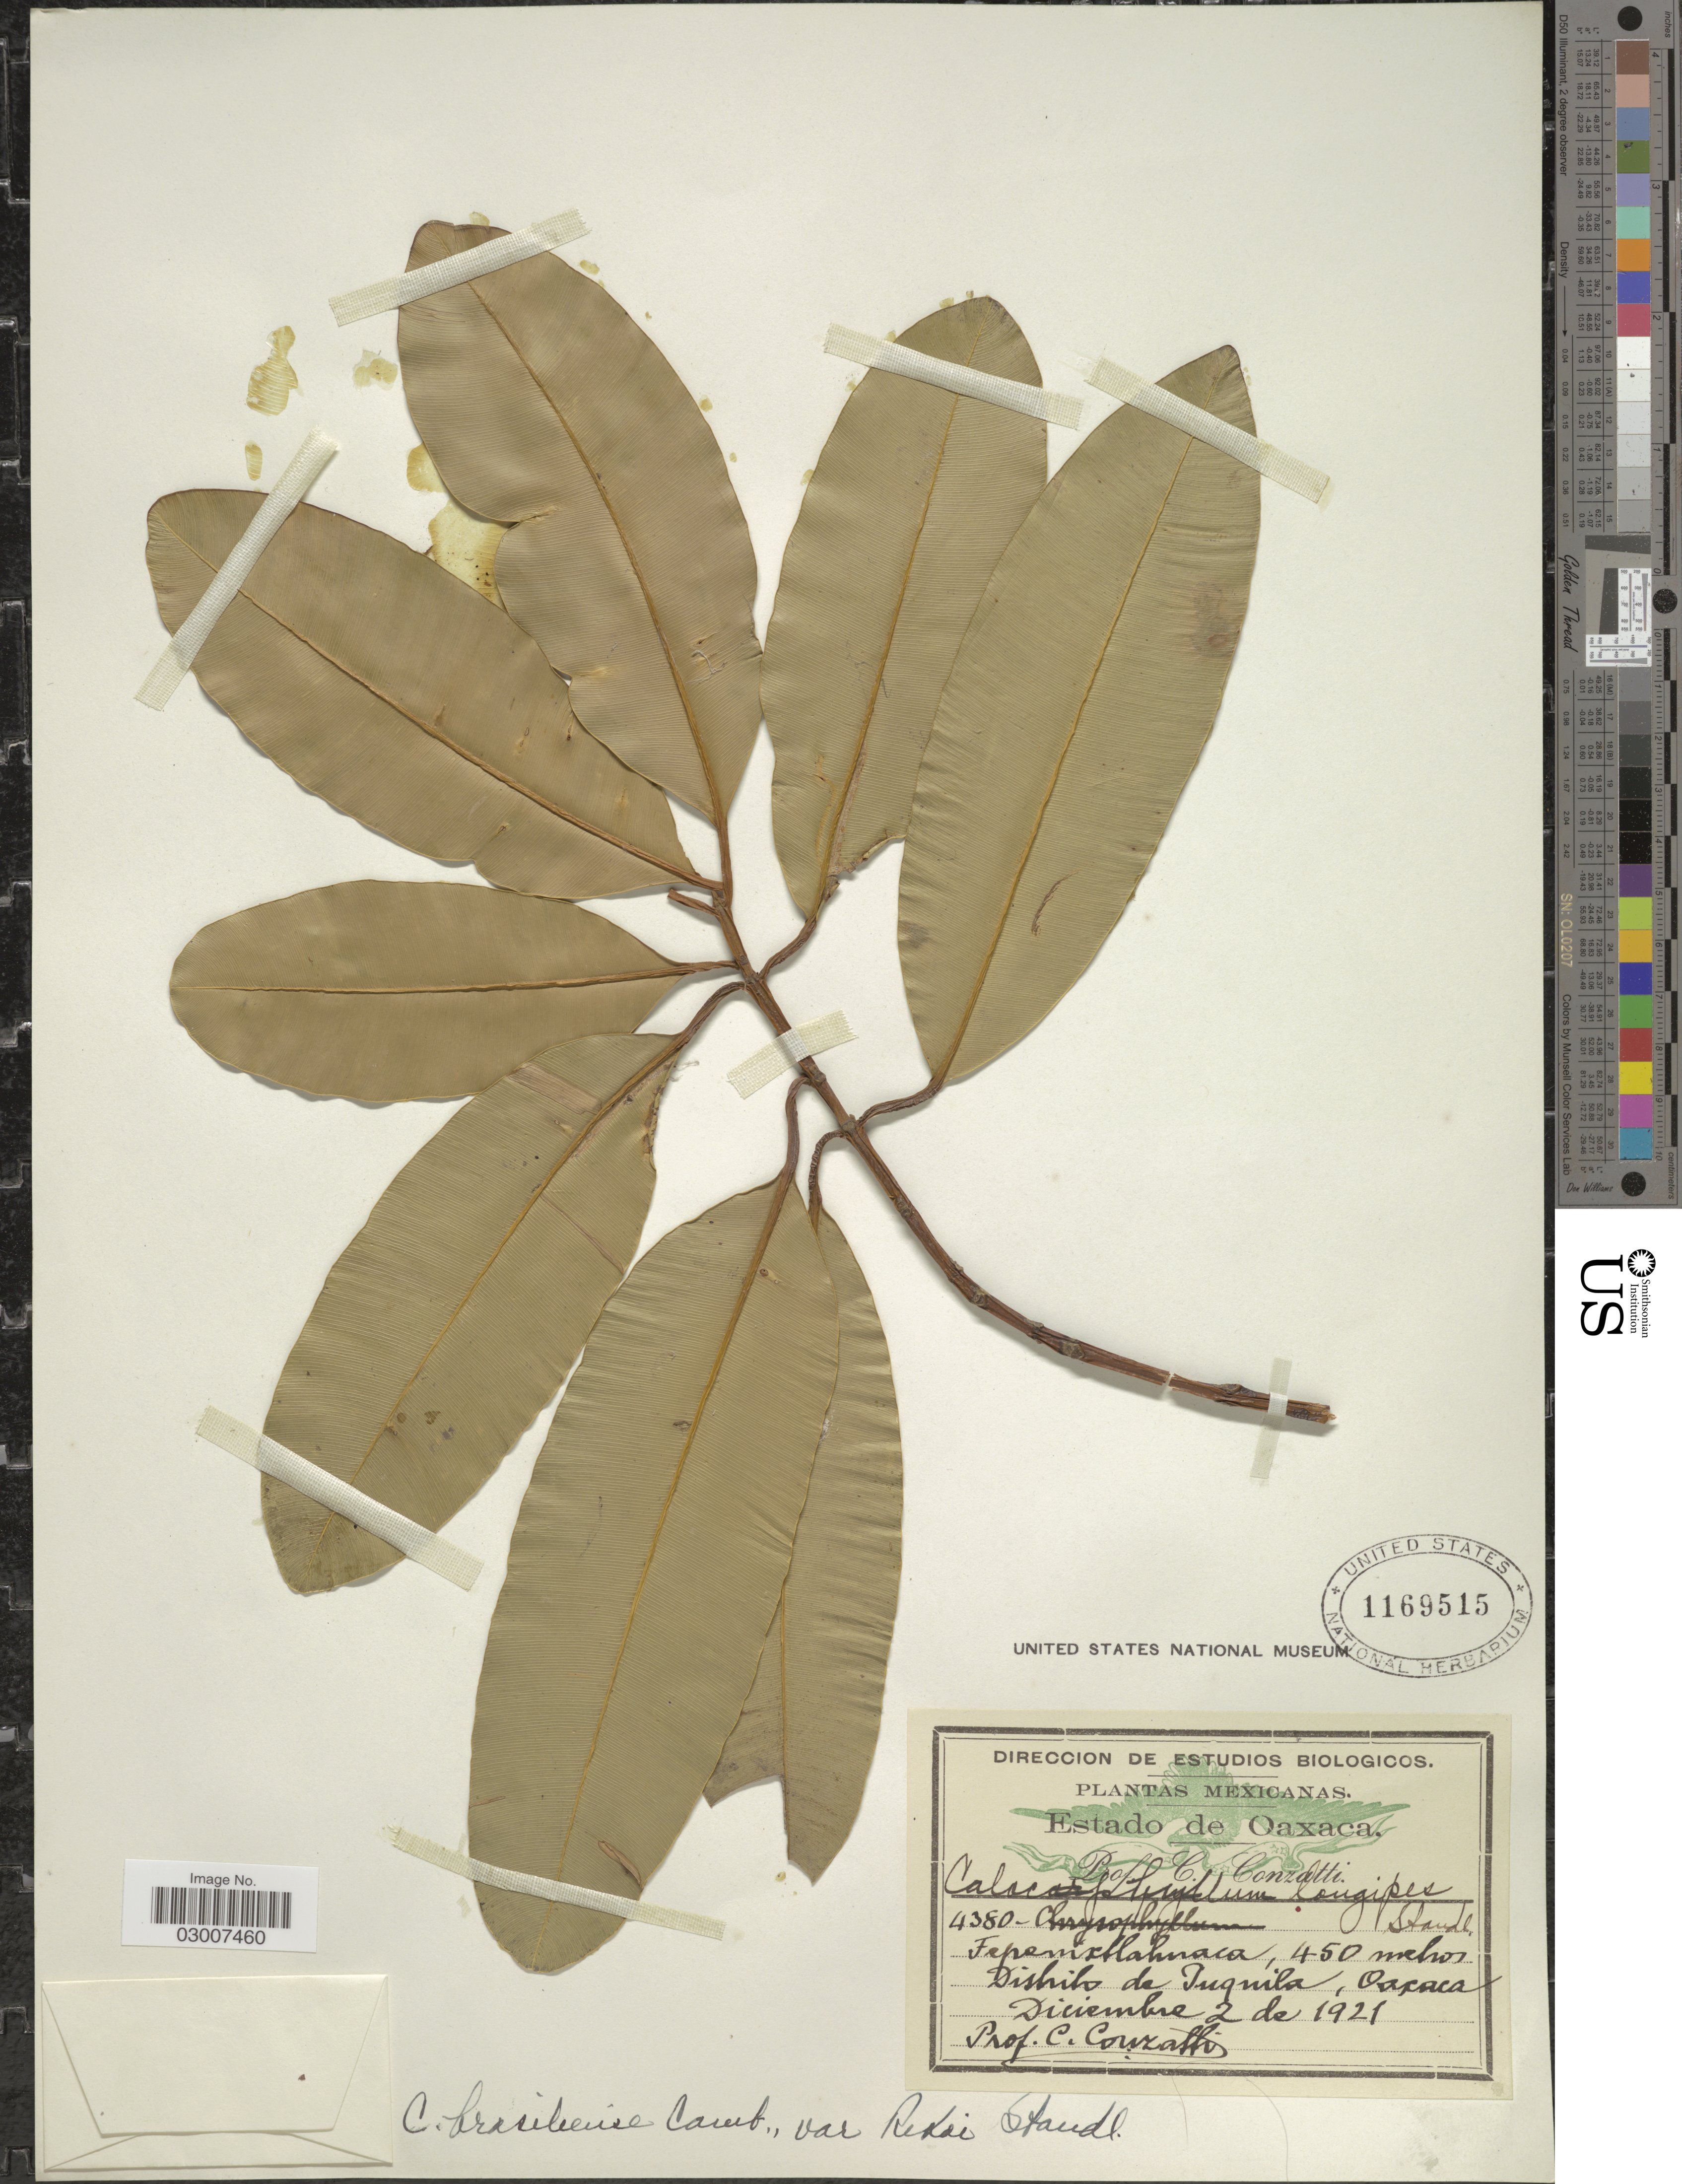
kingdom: Plantae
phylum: Tracheophyta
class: Magnoliopsida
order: Malpighiales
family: Calophyllaceae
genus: Calophyllum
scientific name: Calophyllum brasiliense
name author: Cambess.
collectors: C. Conzatti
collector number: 4380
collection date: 1921-12-02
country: Mexico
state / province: Oaxaca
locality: Tepenixtlahuaca, Distrito de Juquila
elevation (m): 450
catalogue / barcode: US 1169515